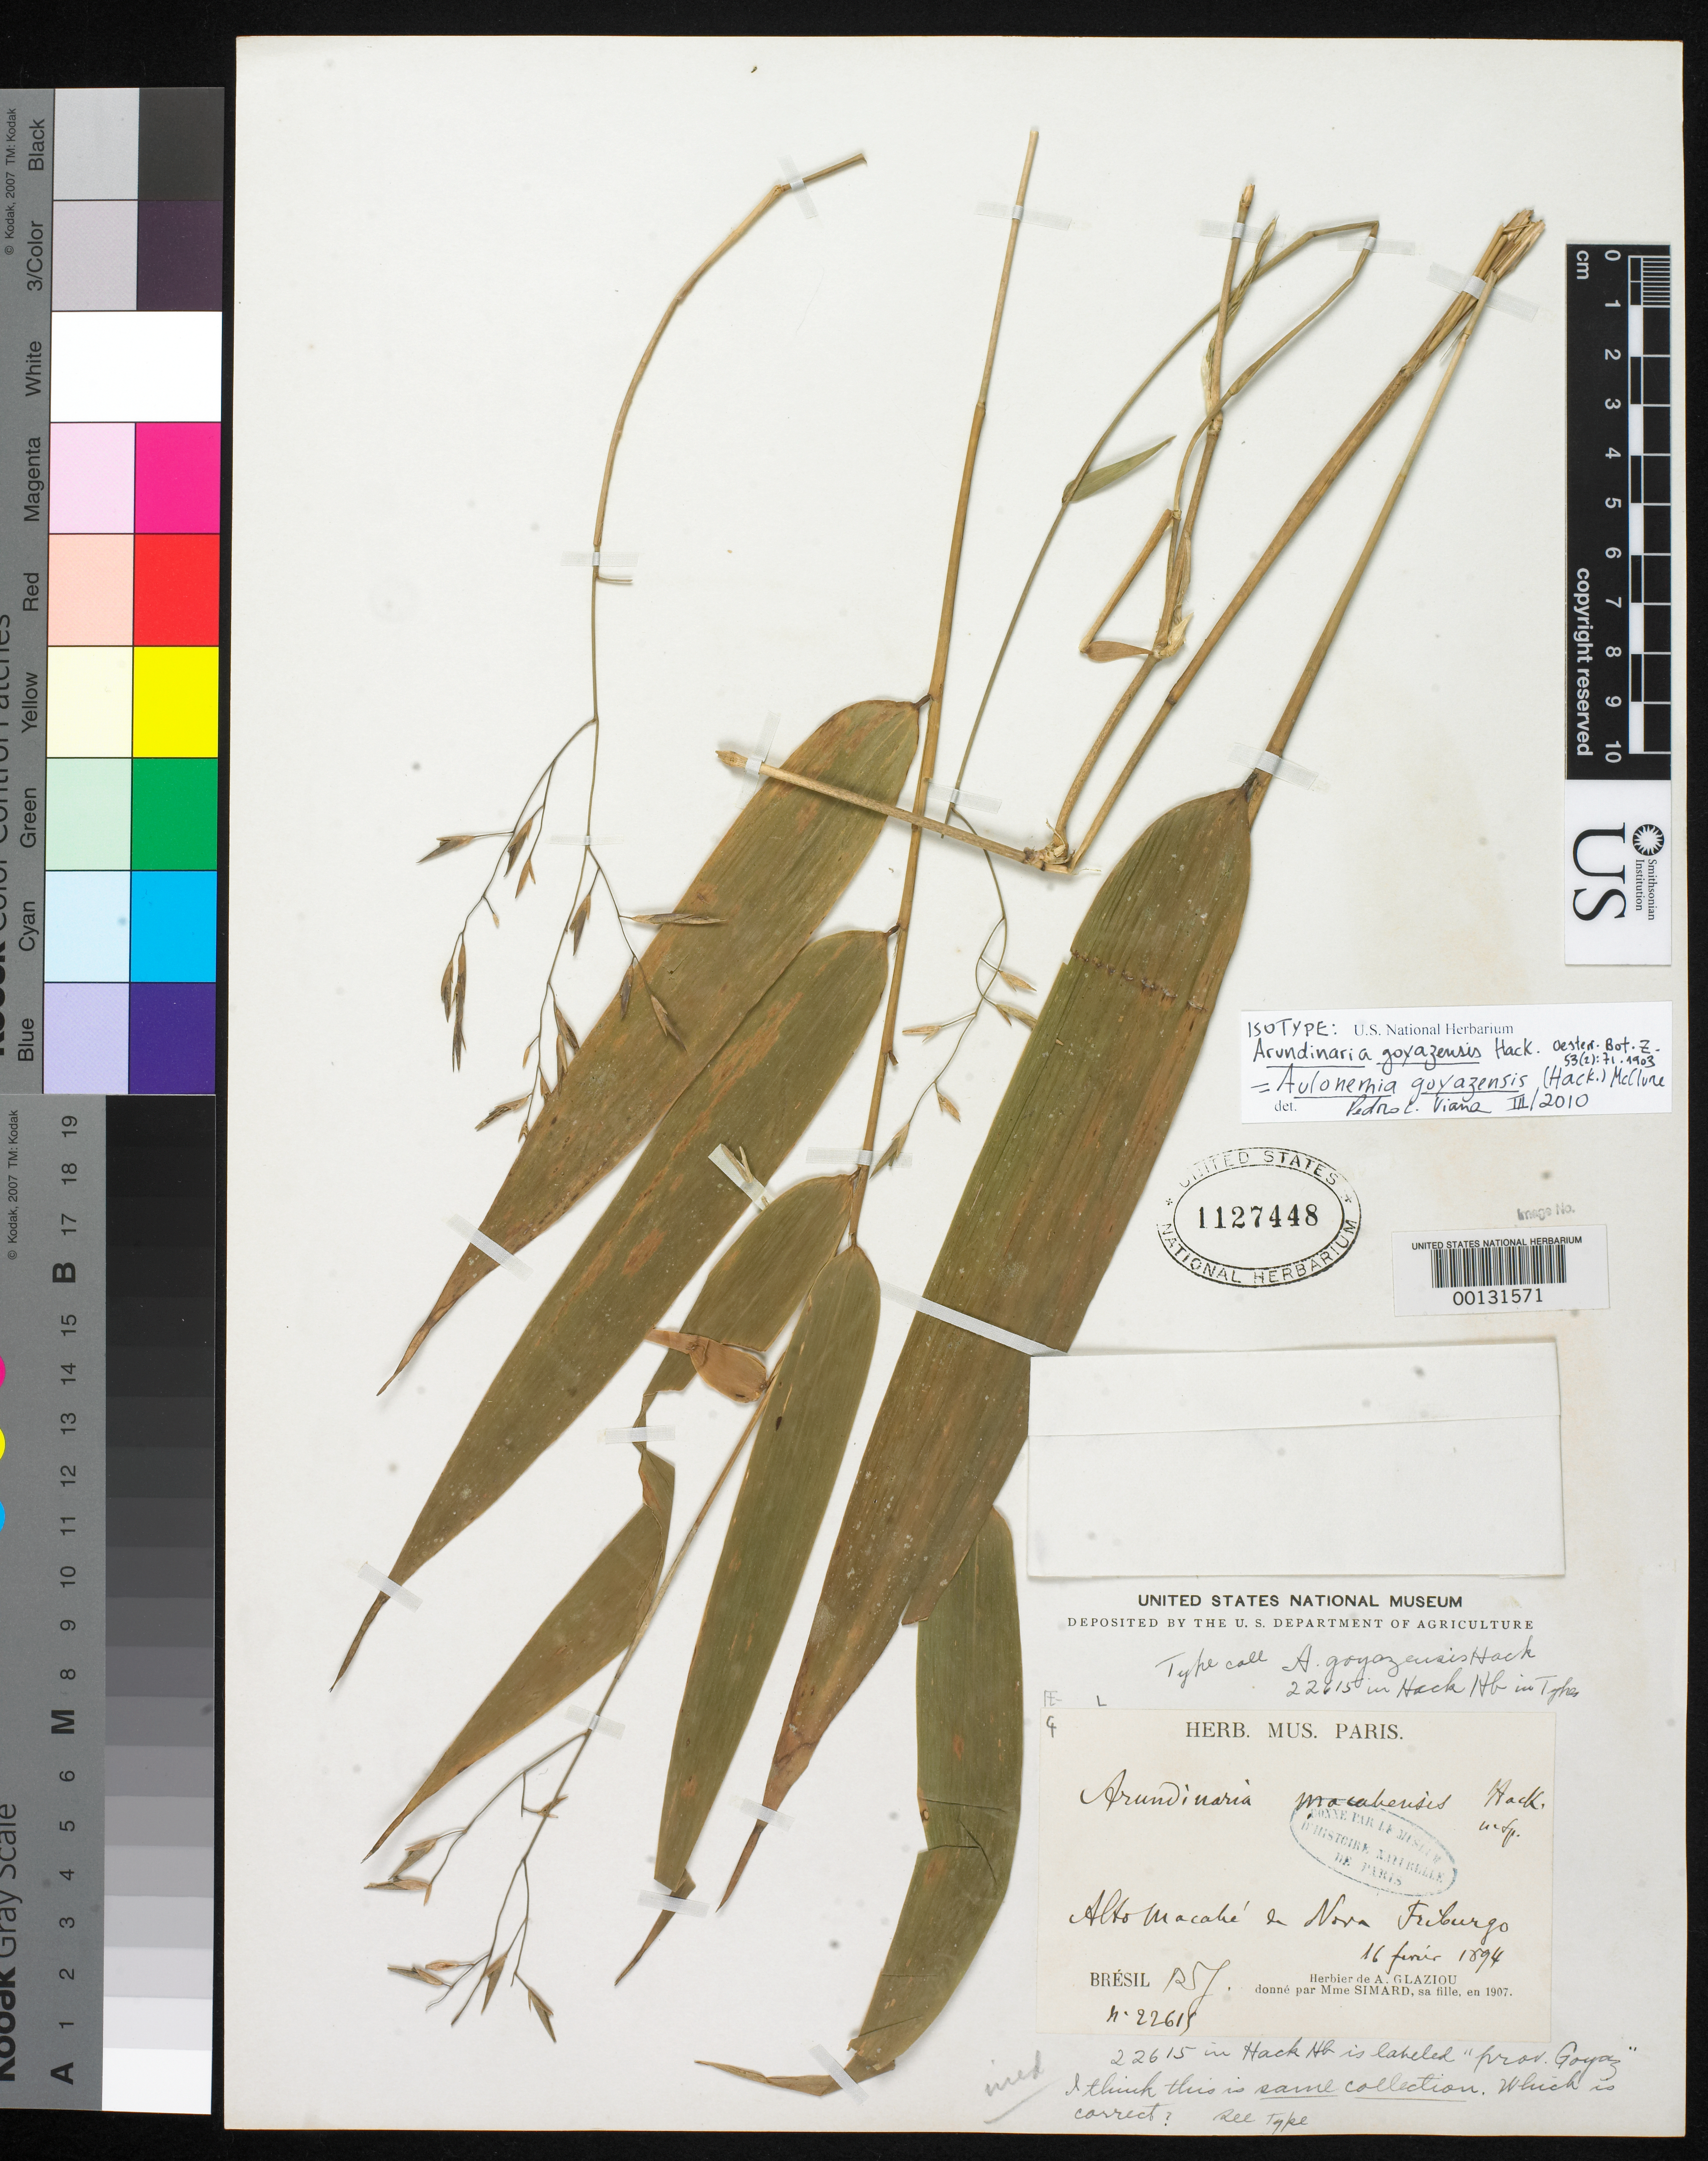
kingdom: Plantae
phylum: Tracheophyta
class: Liliopsida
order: Poales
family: Poaceae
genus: Arundinaria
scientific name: Arundinaria goyazensis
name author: Hack.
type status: Isotype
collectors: A. F. M. Glaziou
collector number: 22615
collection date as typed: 16 Feb 1894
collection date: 1894-02-16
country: Brazil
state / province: Goiás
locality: Alto Macahe de Nova Friburgo.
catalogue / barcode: US 1127448